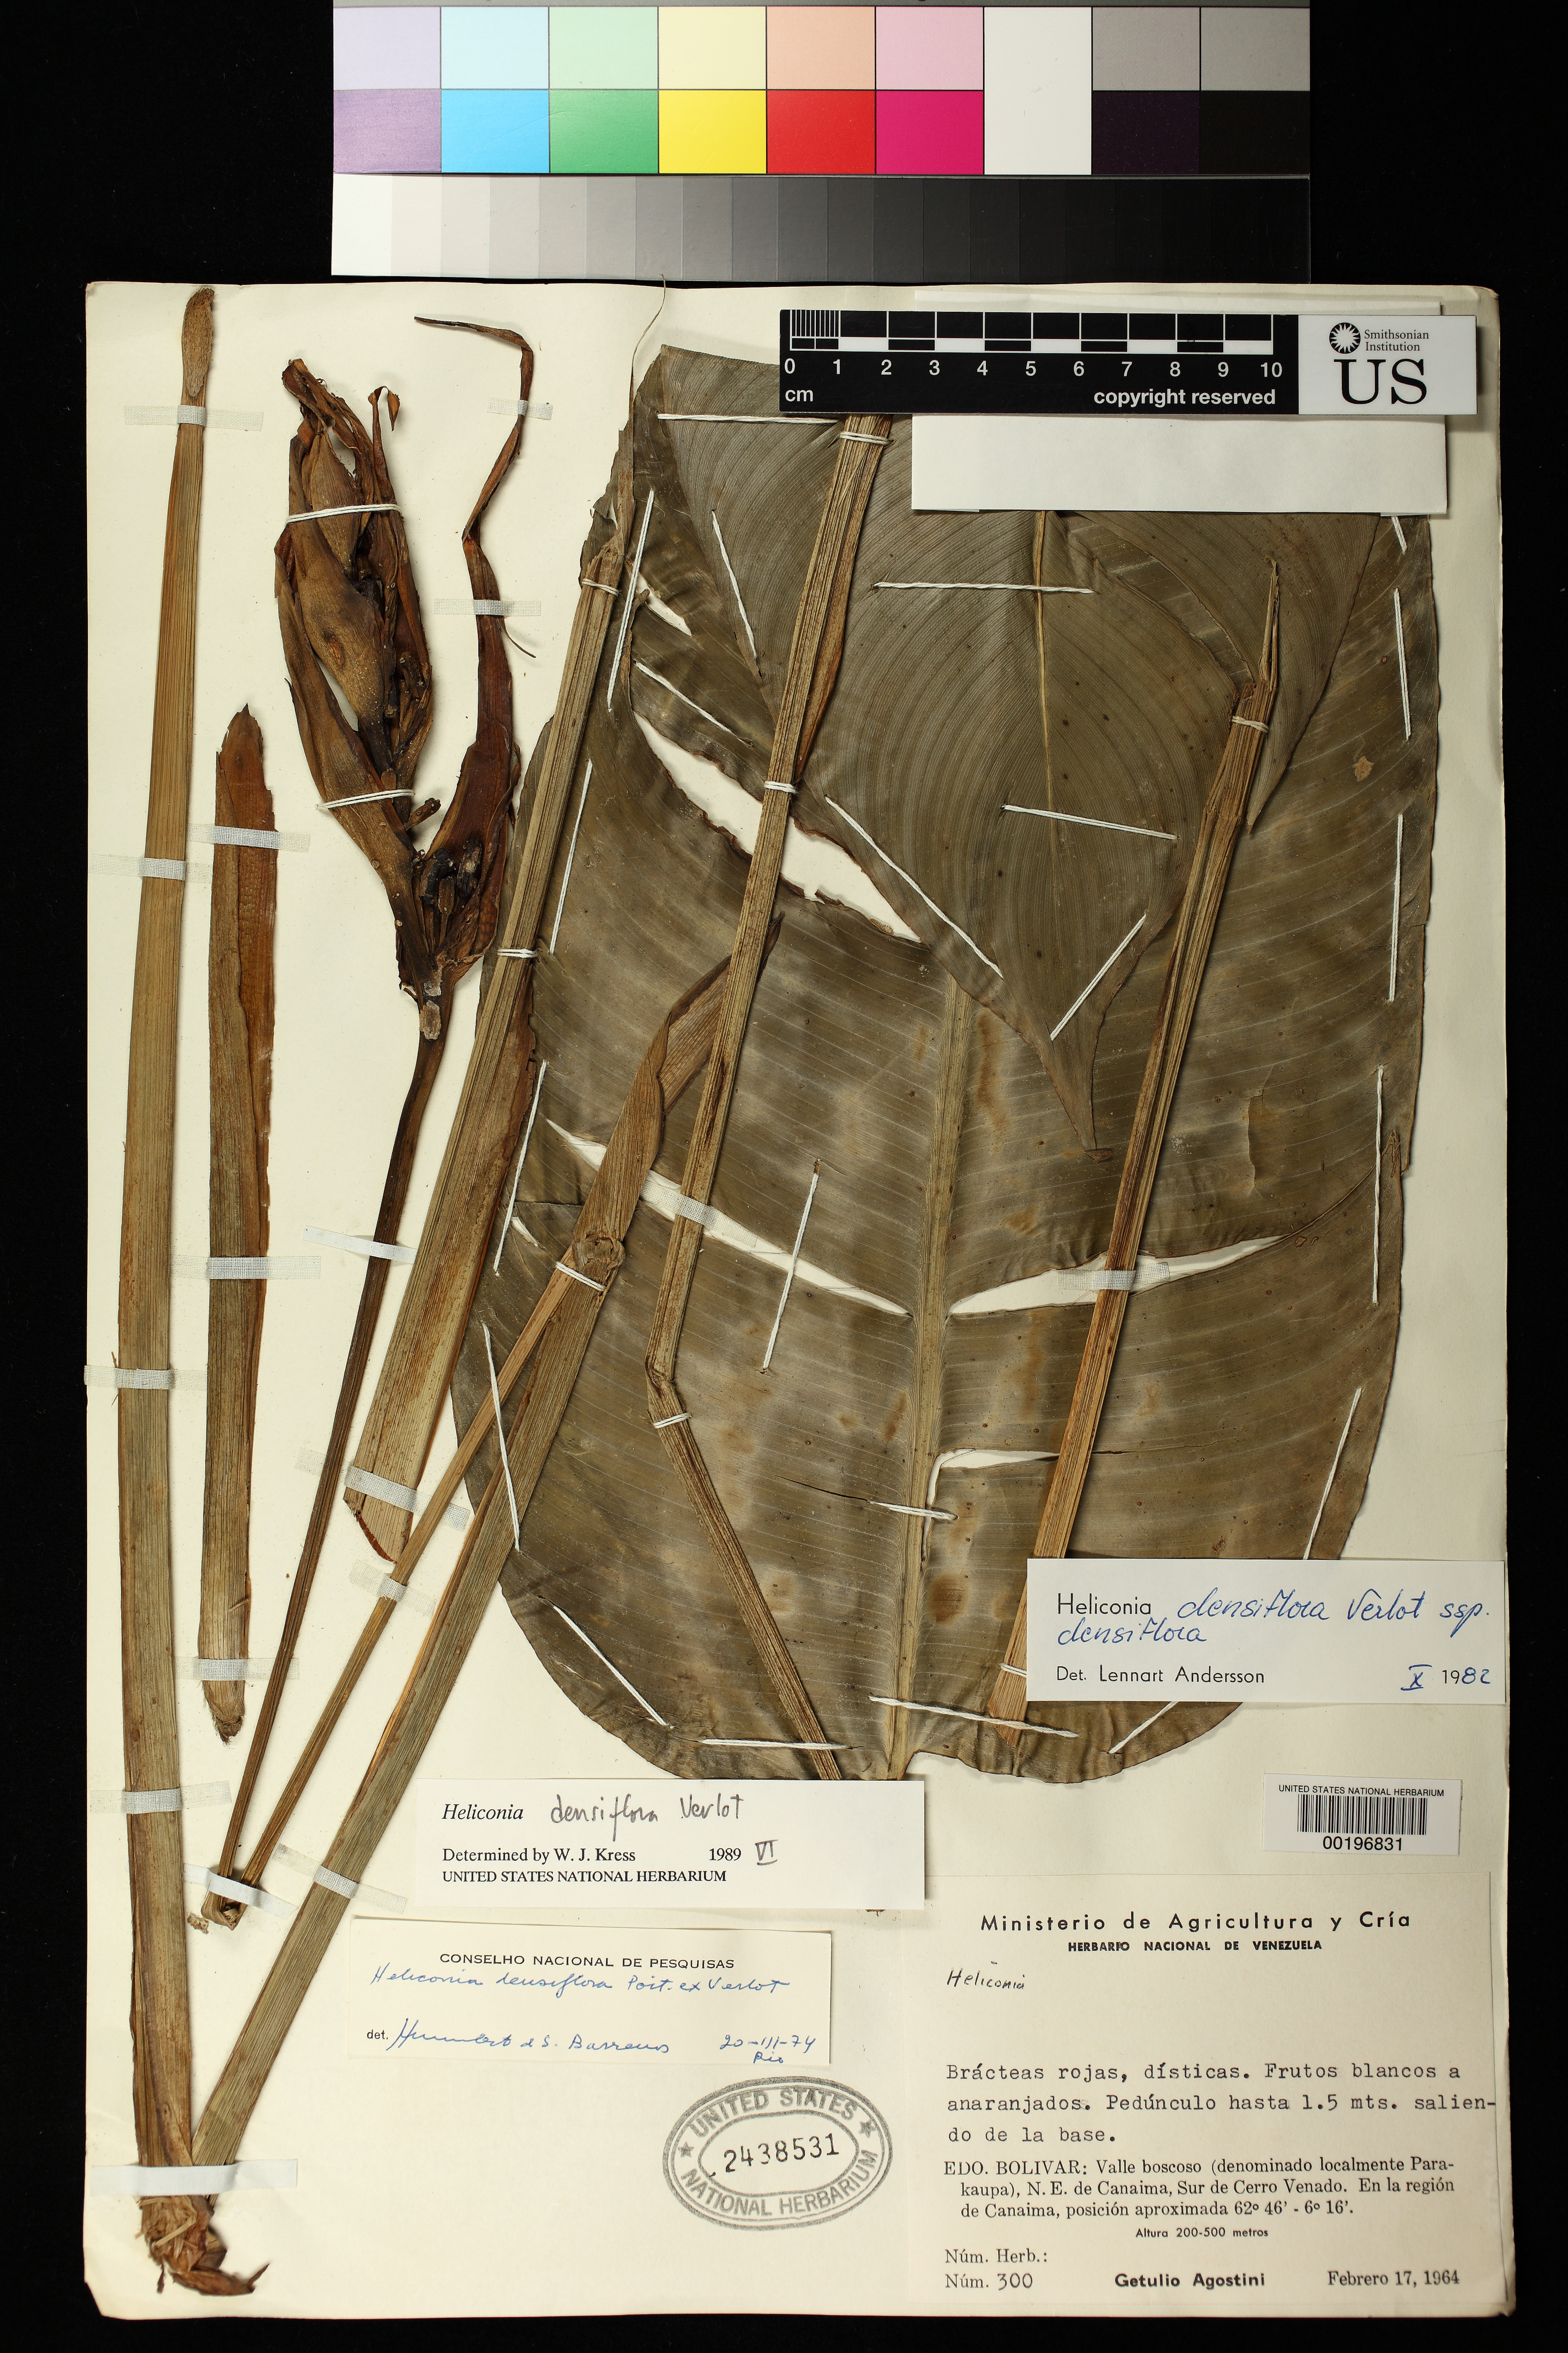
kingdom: Plantae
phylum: Tracheophyta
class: Liliopsida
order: Zingiberales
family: Heliconiaceae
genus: Heliconia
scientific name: Heliconia densiflora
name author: B. Verl.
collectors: G. Agostini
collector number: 300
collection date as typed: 17 Feb 1964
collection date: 1964-02-17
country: Venezuela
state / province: Bolivar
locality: Valle boscoso (denominado localmente parakaupa) n.e. de canaima, sur de cerro venado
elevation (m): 200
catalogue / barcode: US 2438531